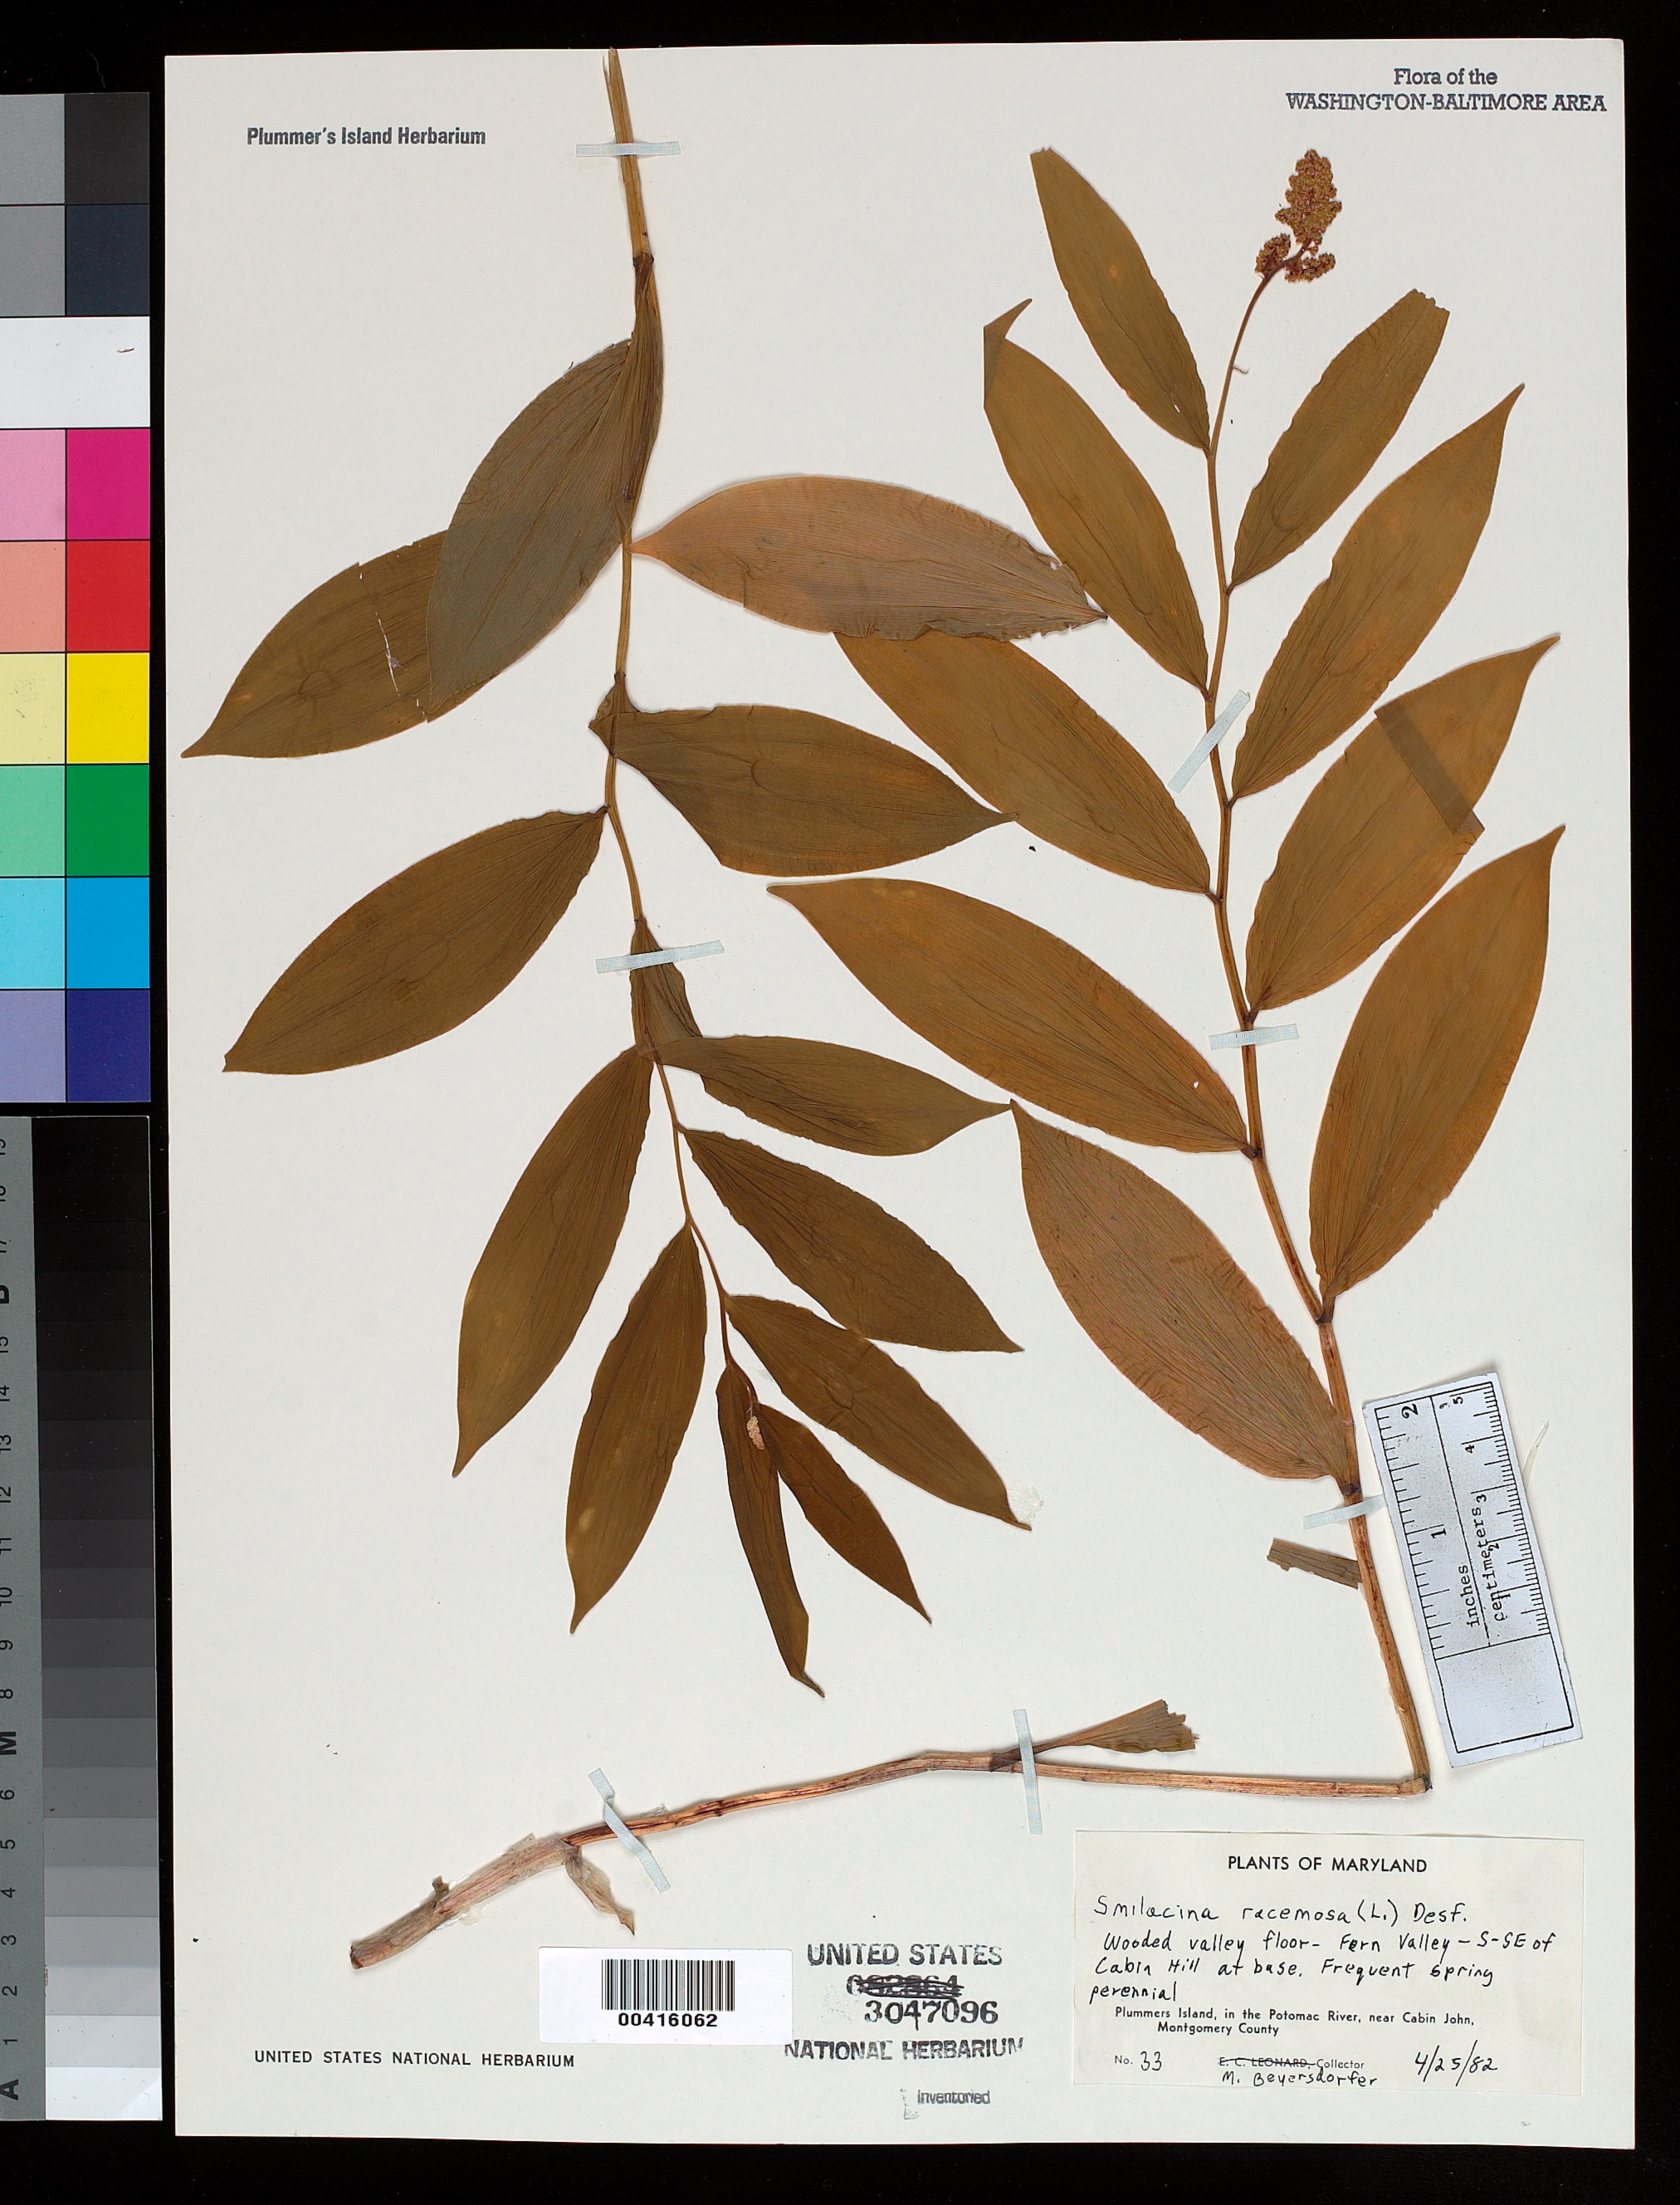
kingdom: Plantae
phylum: Tracheophyta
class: Liliopsida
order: Asparagales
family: Asparagaceae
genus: Maianthemum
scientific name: Maianthemum racemosum subsp. racemosum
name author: (L.) Link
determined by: Strong, Mark T., (BOT), Smithsonian Institution - National Museum of Natural History (UNITED STATES)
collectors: M. Beyersdorfer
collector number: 33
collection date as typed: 25 Apr 1982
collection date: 1982-04-25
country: United States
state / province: Maryland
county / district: Montgomery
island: Plummers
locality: Plummer's Island; Fern Valley, SSE of Cabin Hill at base C. & O. Canal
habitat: Wooded valley floor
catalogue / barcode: US 3047096